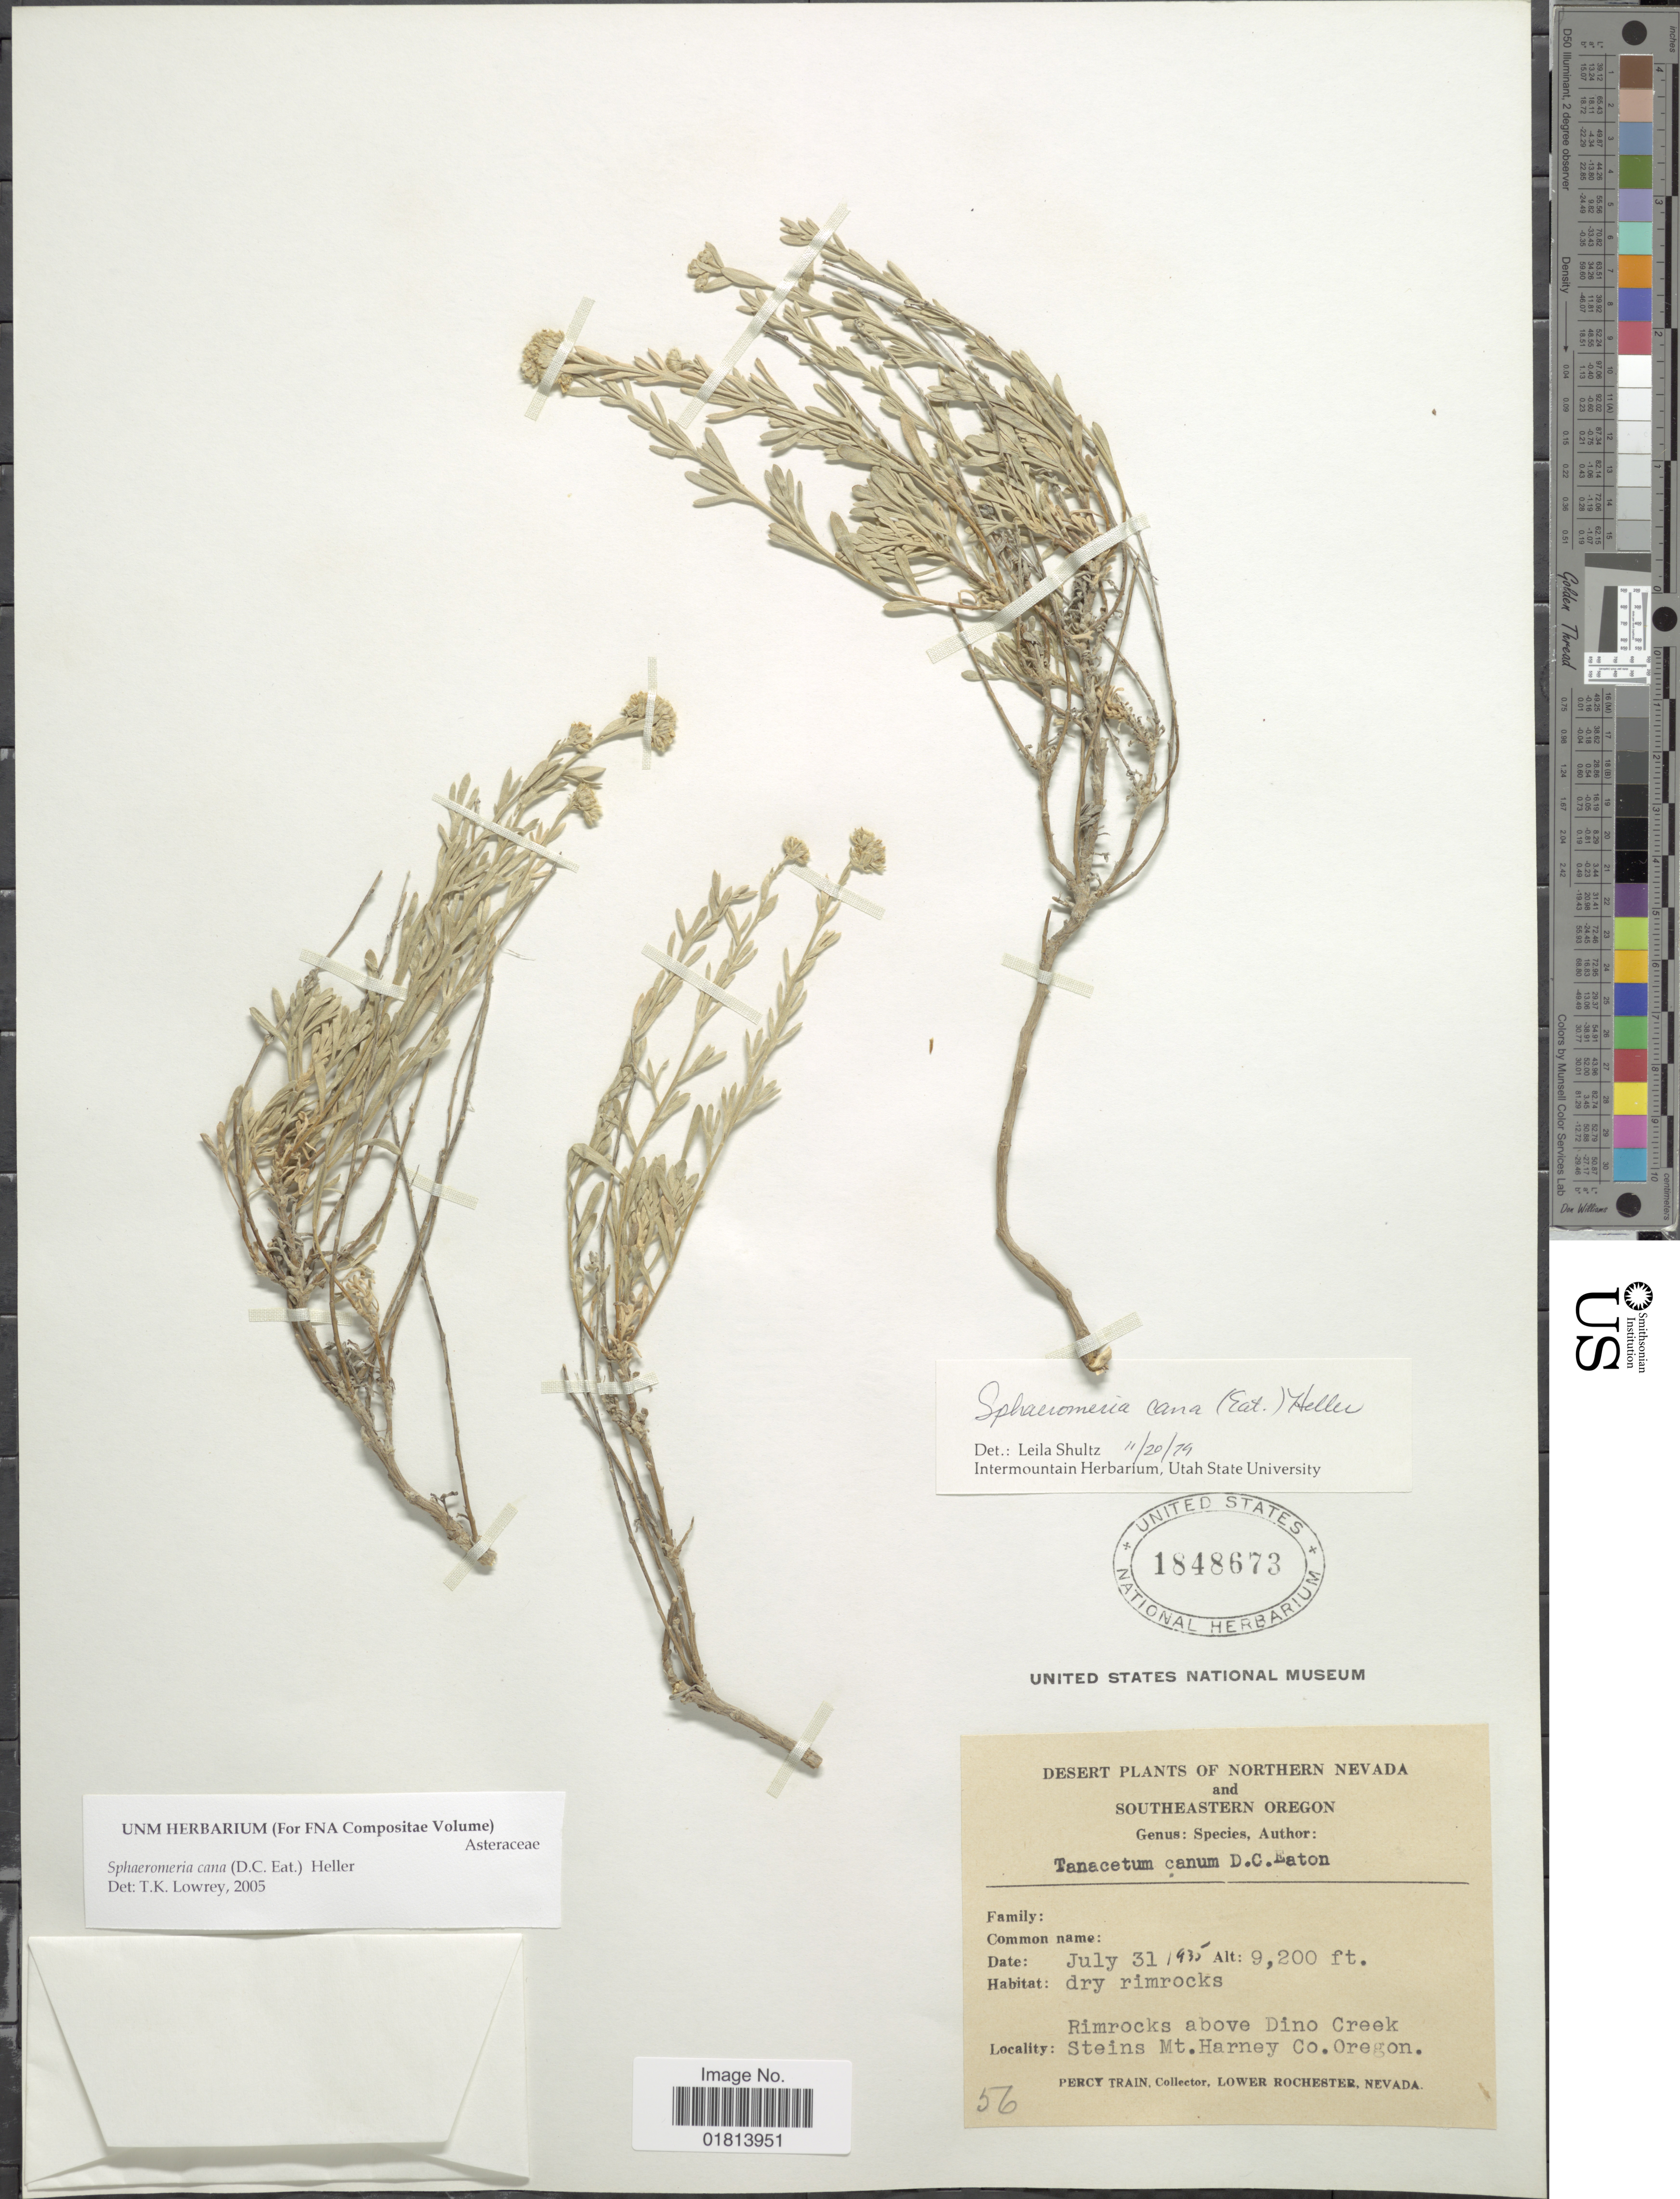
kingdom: Plantae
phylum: Tracheophyta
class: Magnoliopsida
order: Asterales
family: Asteraceae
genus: Sphaeromeria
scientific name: Sphaeromeria cana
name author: (D.C. Eaton) A. Heller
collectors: P. Train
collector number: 56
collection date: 1935-07-31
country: United States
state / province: Oregon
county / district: Harney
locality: Southeastern Oregon, Rimrocks above Dino Creek, Steins Mt. Harney Co. Oregon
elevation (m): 2804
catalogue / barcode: US 1848673